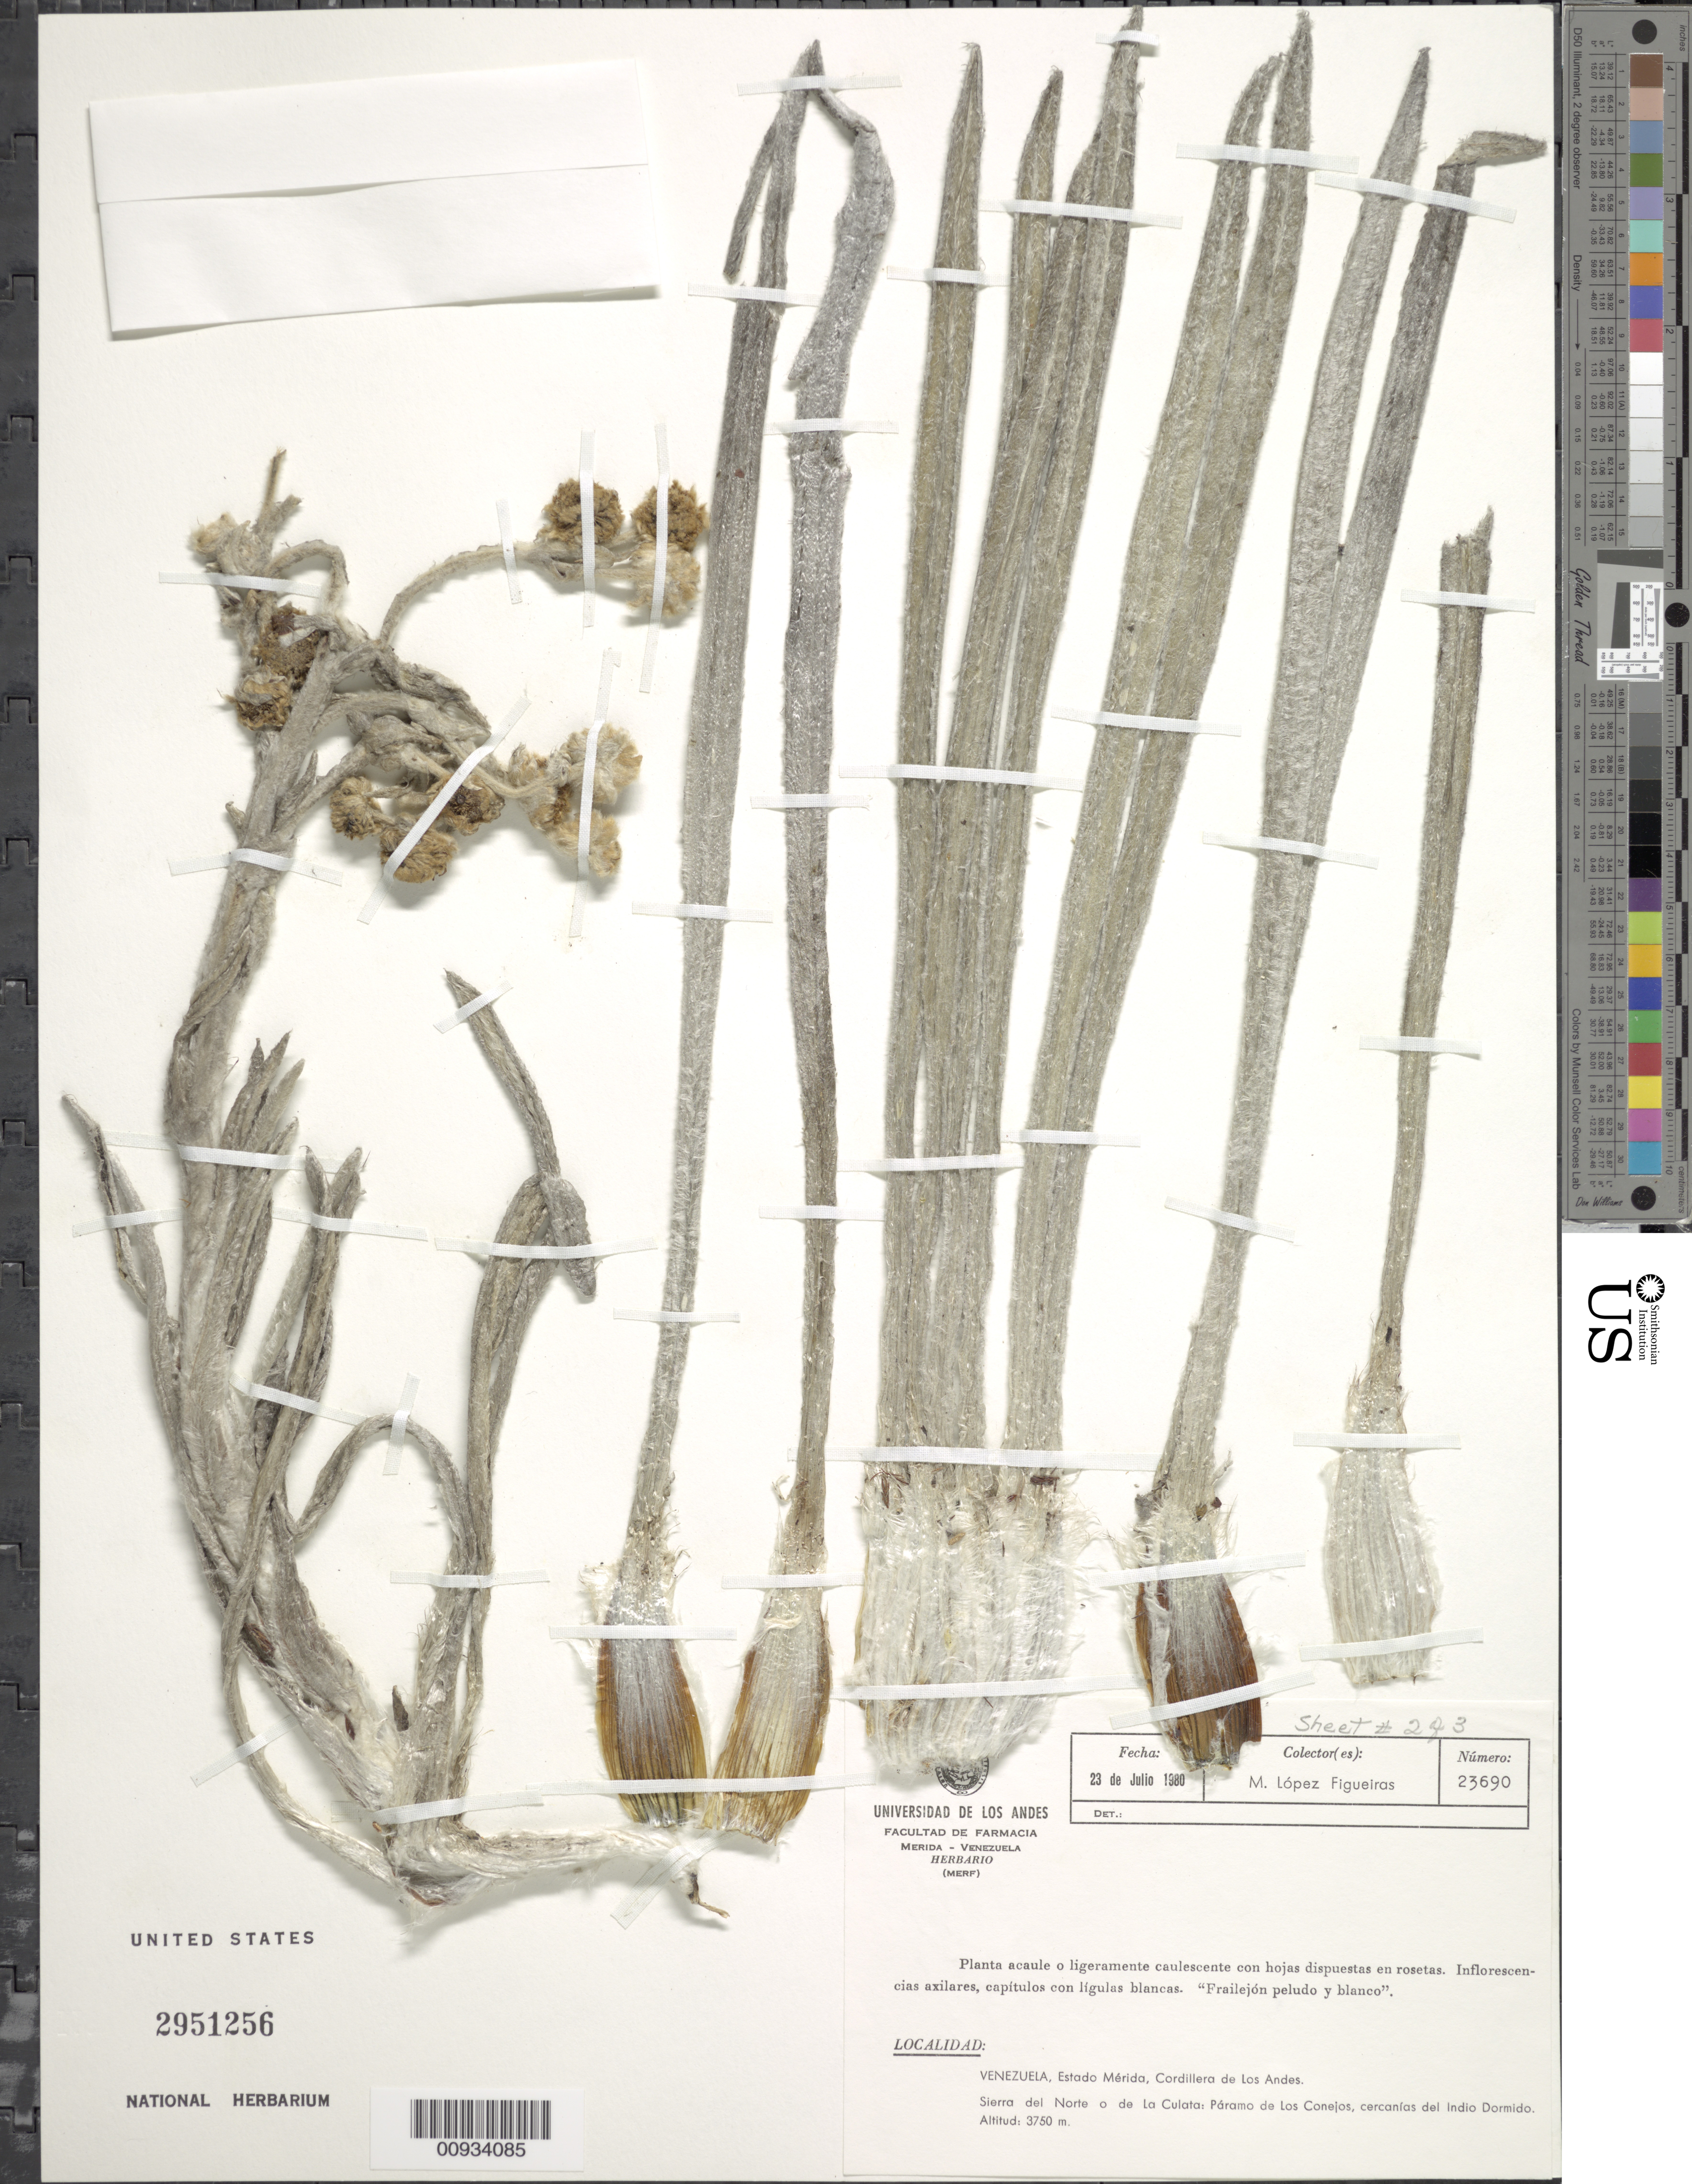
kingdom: Plantae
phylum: Tracheophyta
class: Magnoliopsida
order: Asterales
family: Asteraceae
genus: Espeletiopsis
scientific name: Espeletiopsis angustifolia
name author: (Cuatrec.) Cuatrec.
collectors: M. López Figueiras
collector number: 23690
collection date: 1980-07-23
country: Venezuela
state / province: Mérida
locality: Cordillera de Los Andes, Sierra del Norte o de La Culata, Paramo de Los Conejos, cercanias del Indio Dormido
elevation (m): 3750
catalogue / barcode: US 2951256